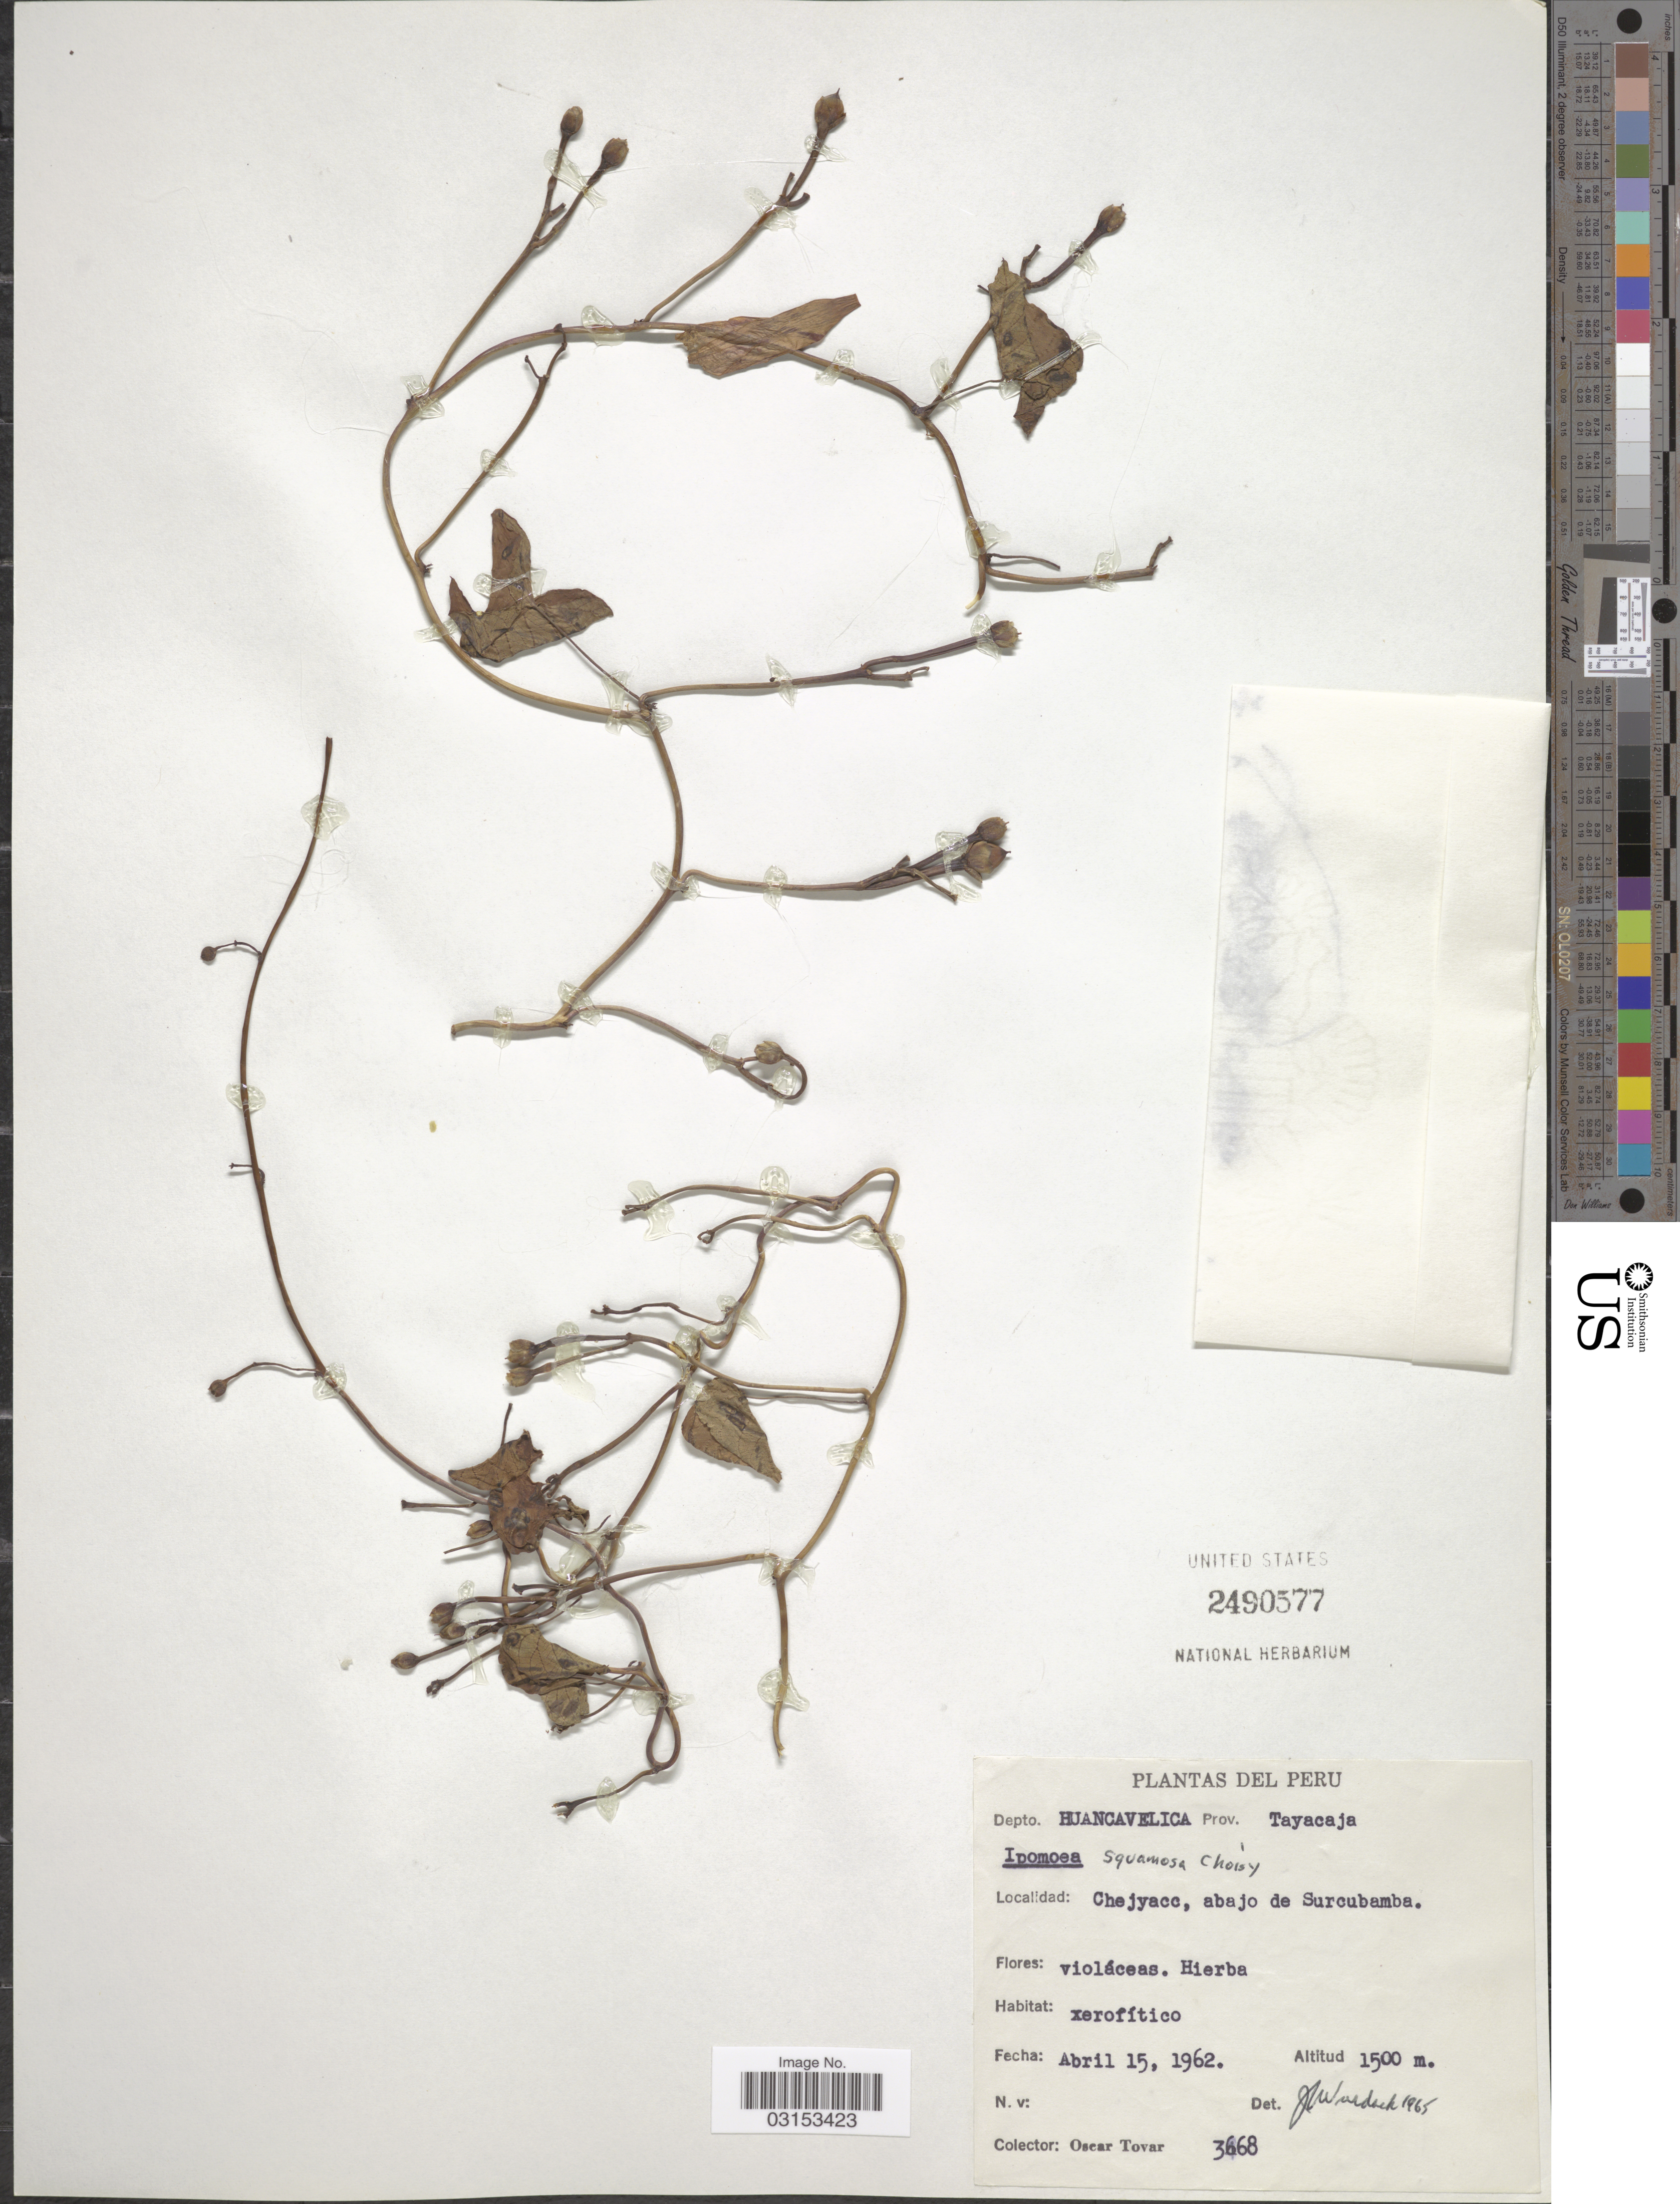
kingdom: Plantae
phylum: Tracheophyta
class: Magnoliopsida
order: Solanales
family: Convolvulaceae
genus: Ipomoea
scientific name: Ipomoea squamosa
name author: Choisy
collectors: Ó. Tovar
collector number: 3668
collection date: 1962-04-15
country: Peru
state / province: Huancavelica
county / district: Tayacaja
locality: Depto. Huancavelica. Prov. Tayacaja. Chejyacc, abajo de Surcubamba.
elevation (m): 1500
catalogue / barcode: US 2490577